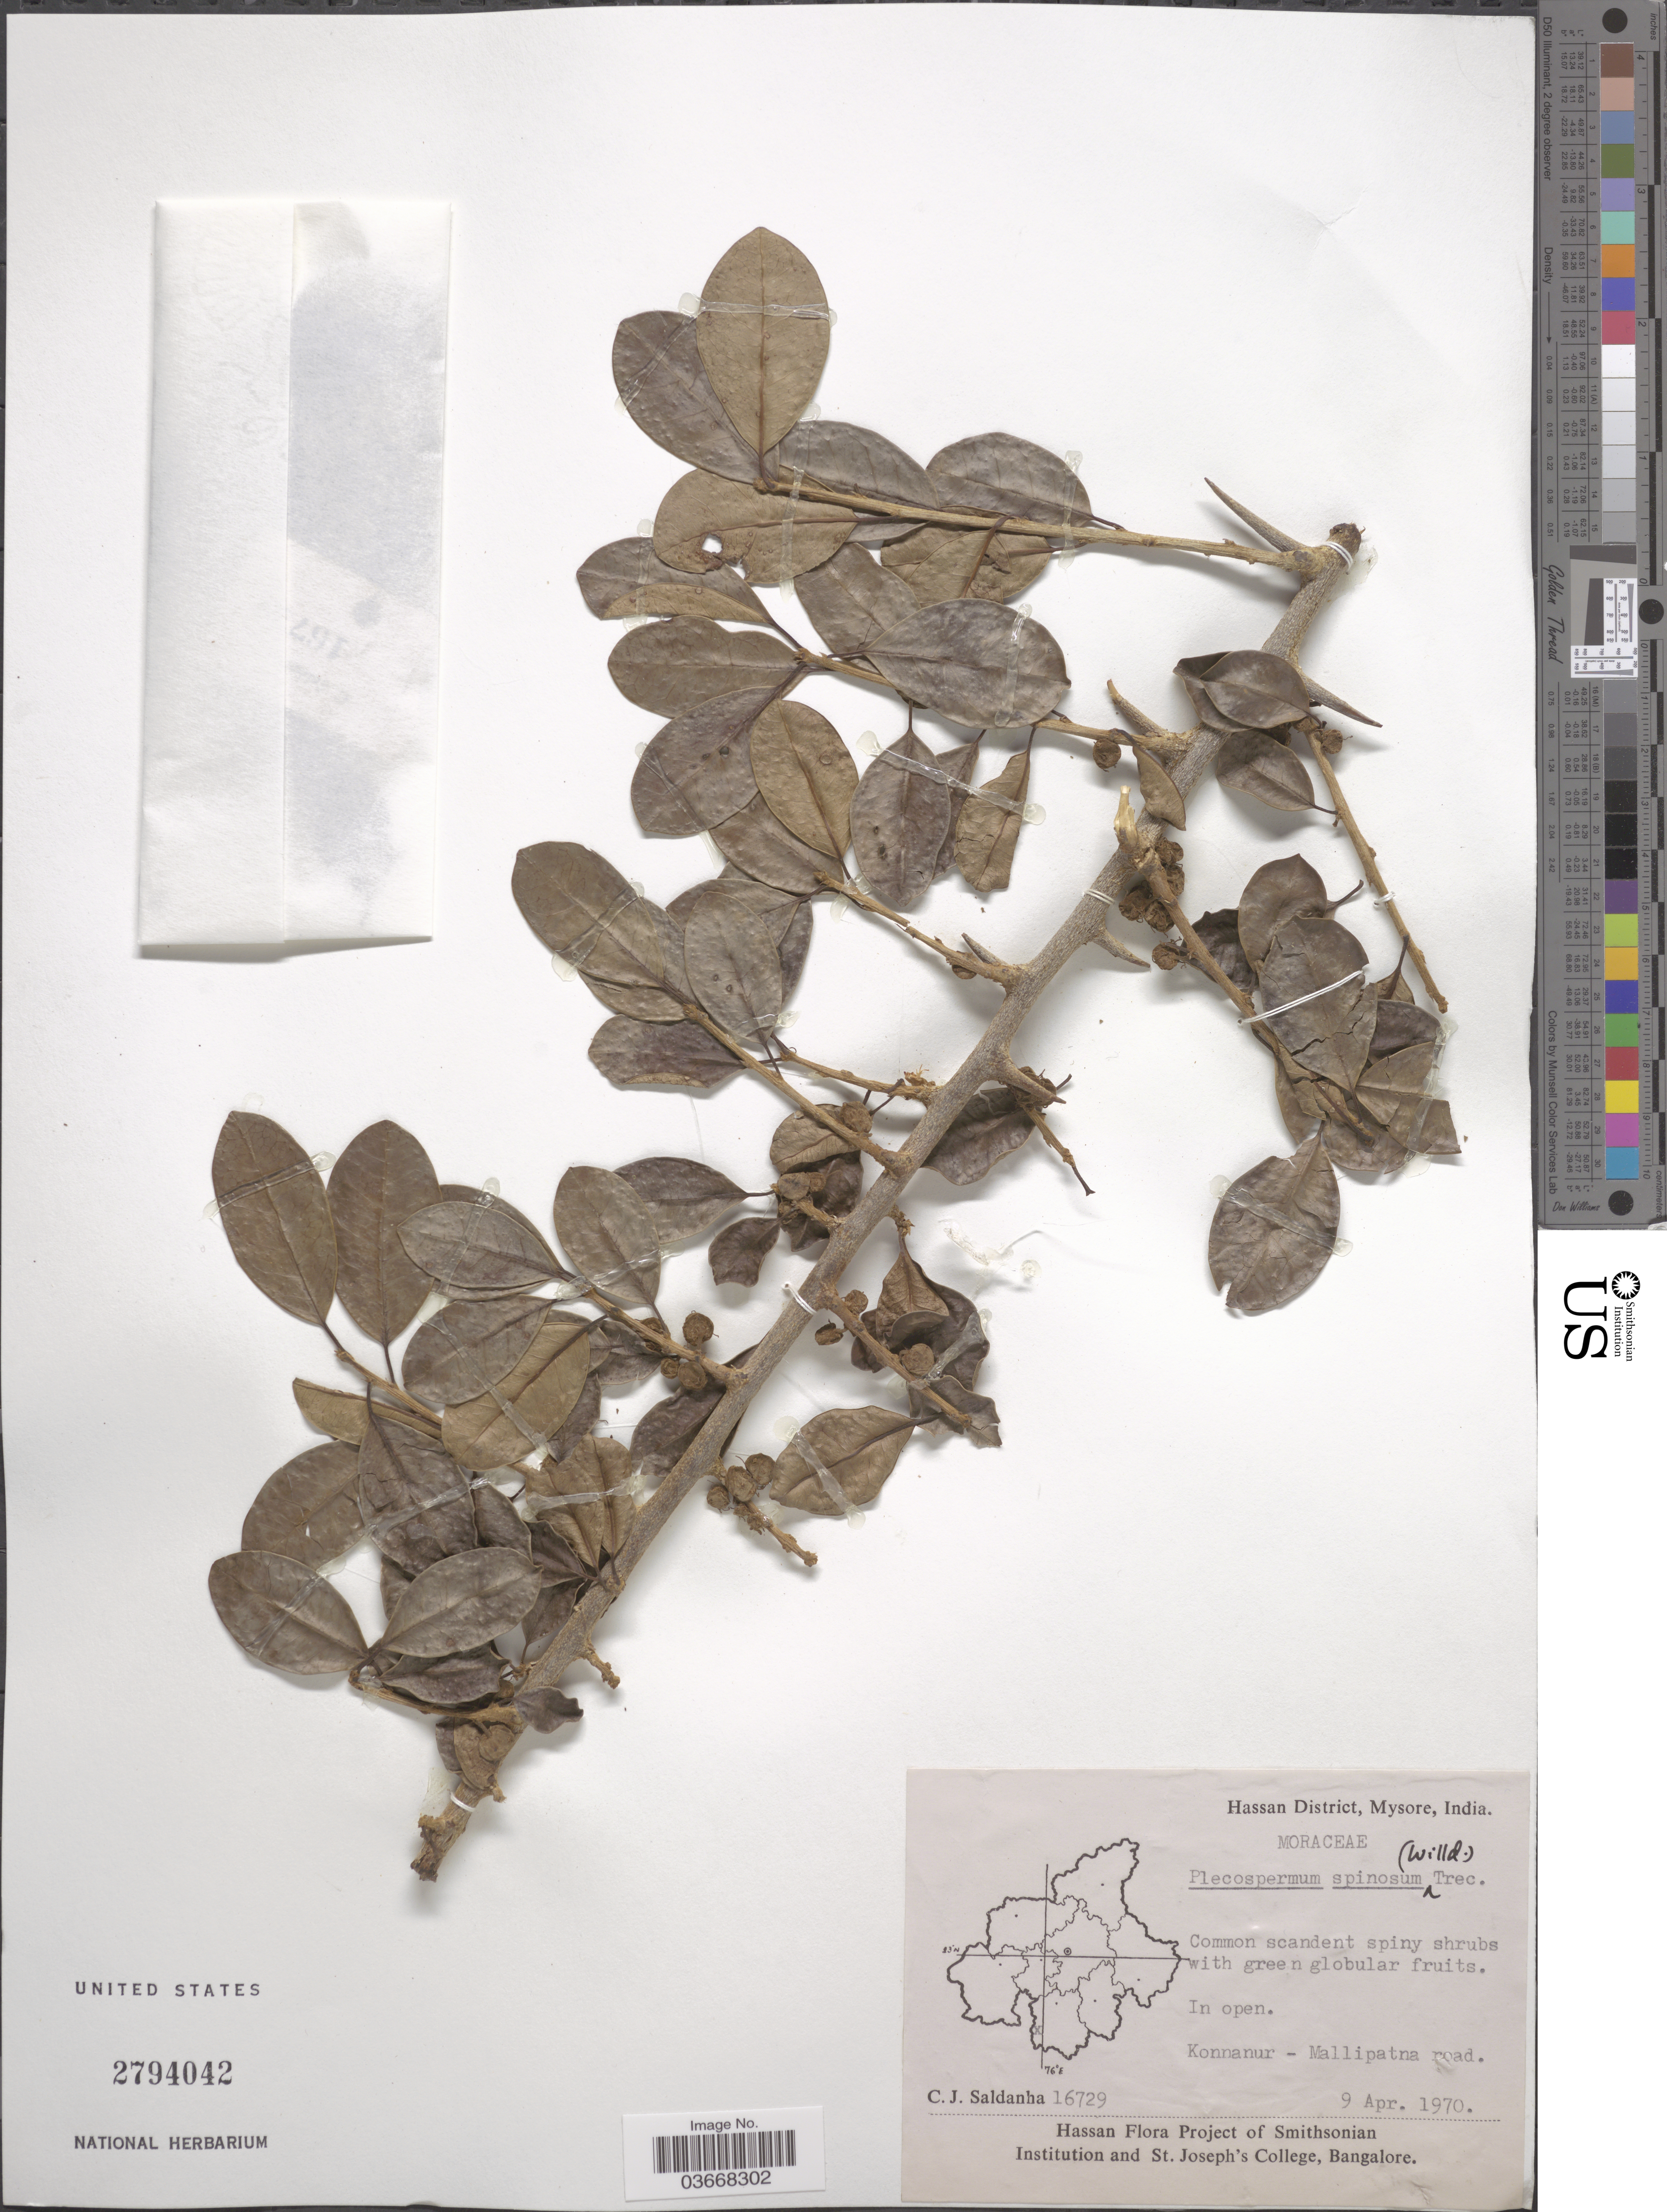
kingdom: Plantae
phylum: Tracheophyta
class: Magnoliopsida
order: Rosales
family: Moraceae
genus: Maclura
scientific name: Maclura spinosa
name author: (Willd.) C.C. Berg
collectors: C. J. Saldanha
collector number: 16729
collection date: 1970-04-09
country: India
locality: Hassan District, Mysore. Konnanur-Mallipatna road.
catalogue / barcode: US 2794042